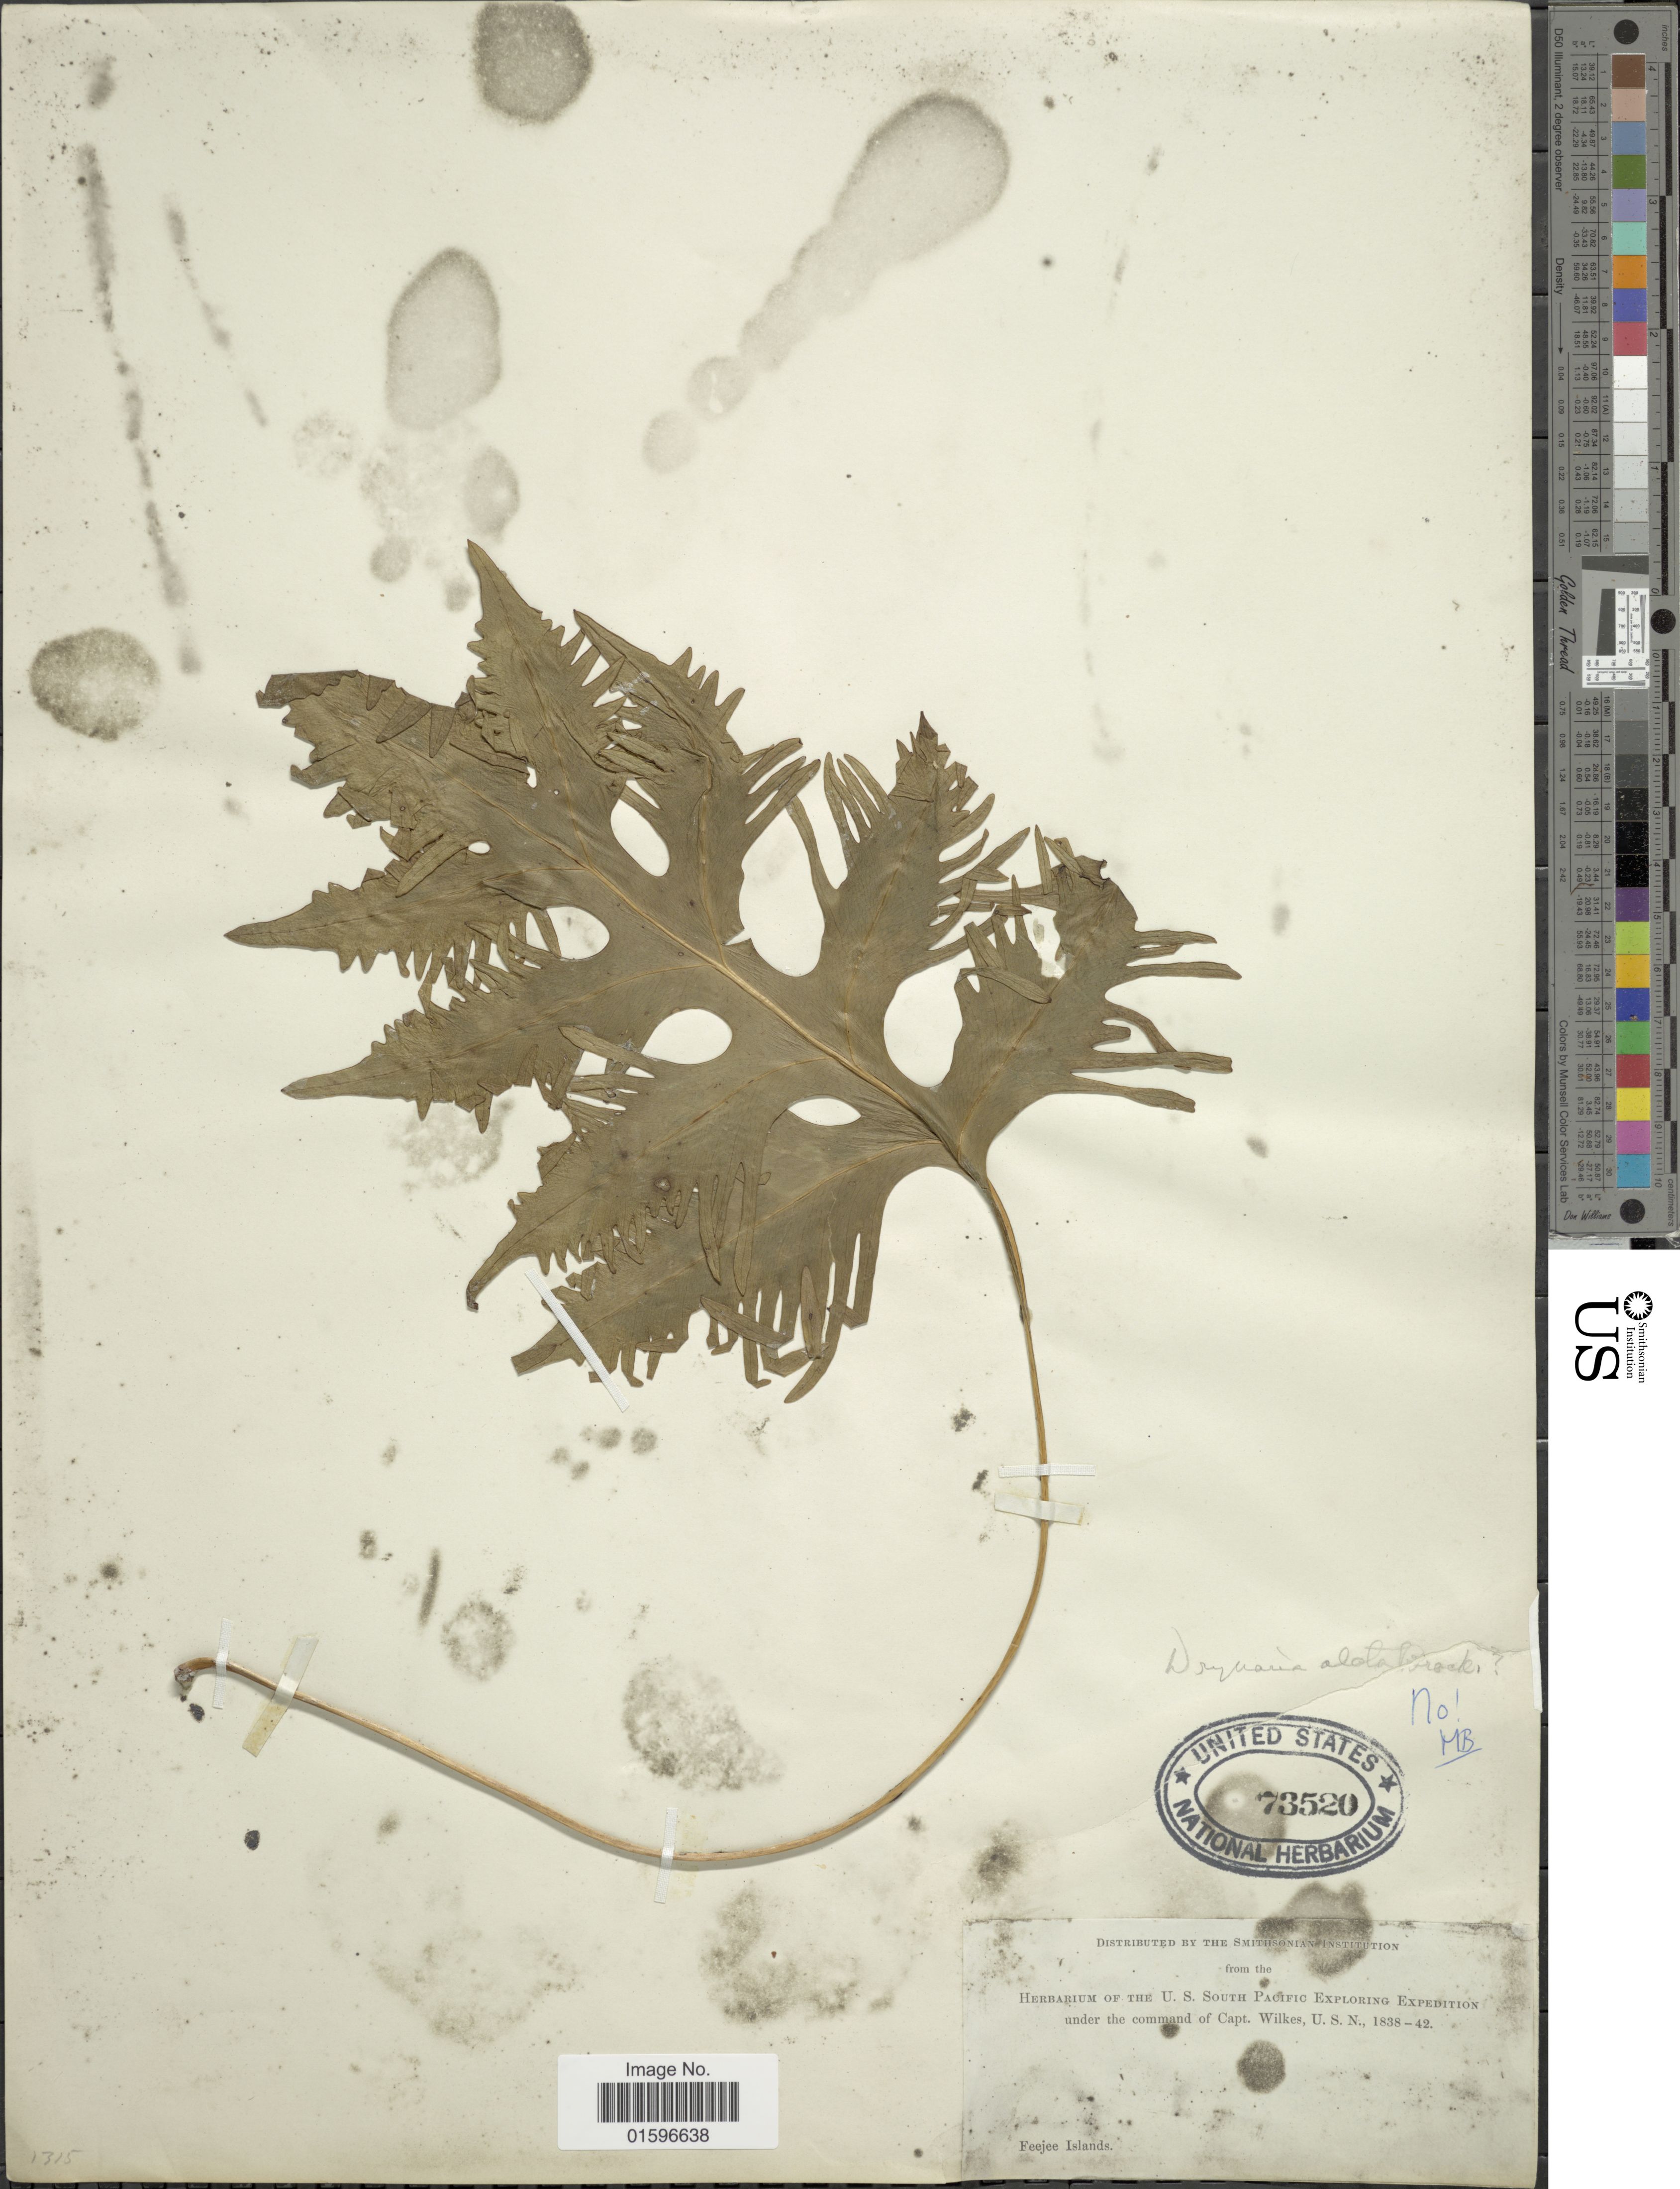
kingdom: Plantae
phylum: Tracheophyta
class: Polypodiopsida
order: Polypodiales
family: Polypodiaceae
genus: Polypodium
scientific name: Polypodium sp.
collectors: Wilkes Explor. Exped.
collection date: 1838/1842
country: Fiji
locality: Feeje Islands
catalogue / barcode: US 73520